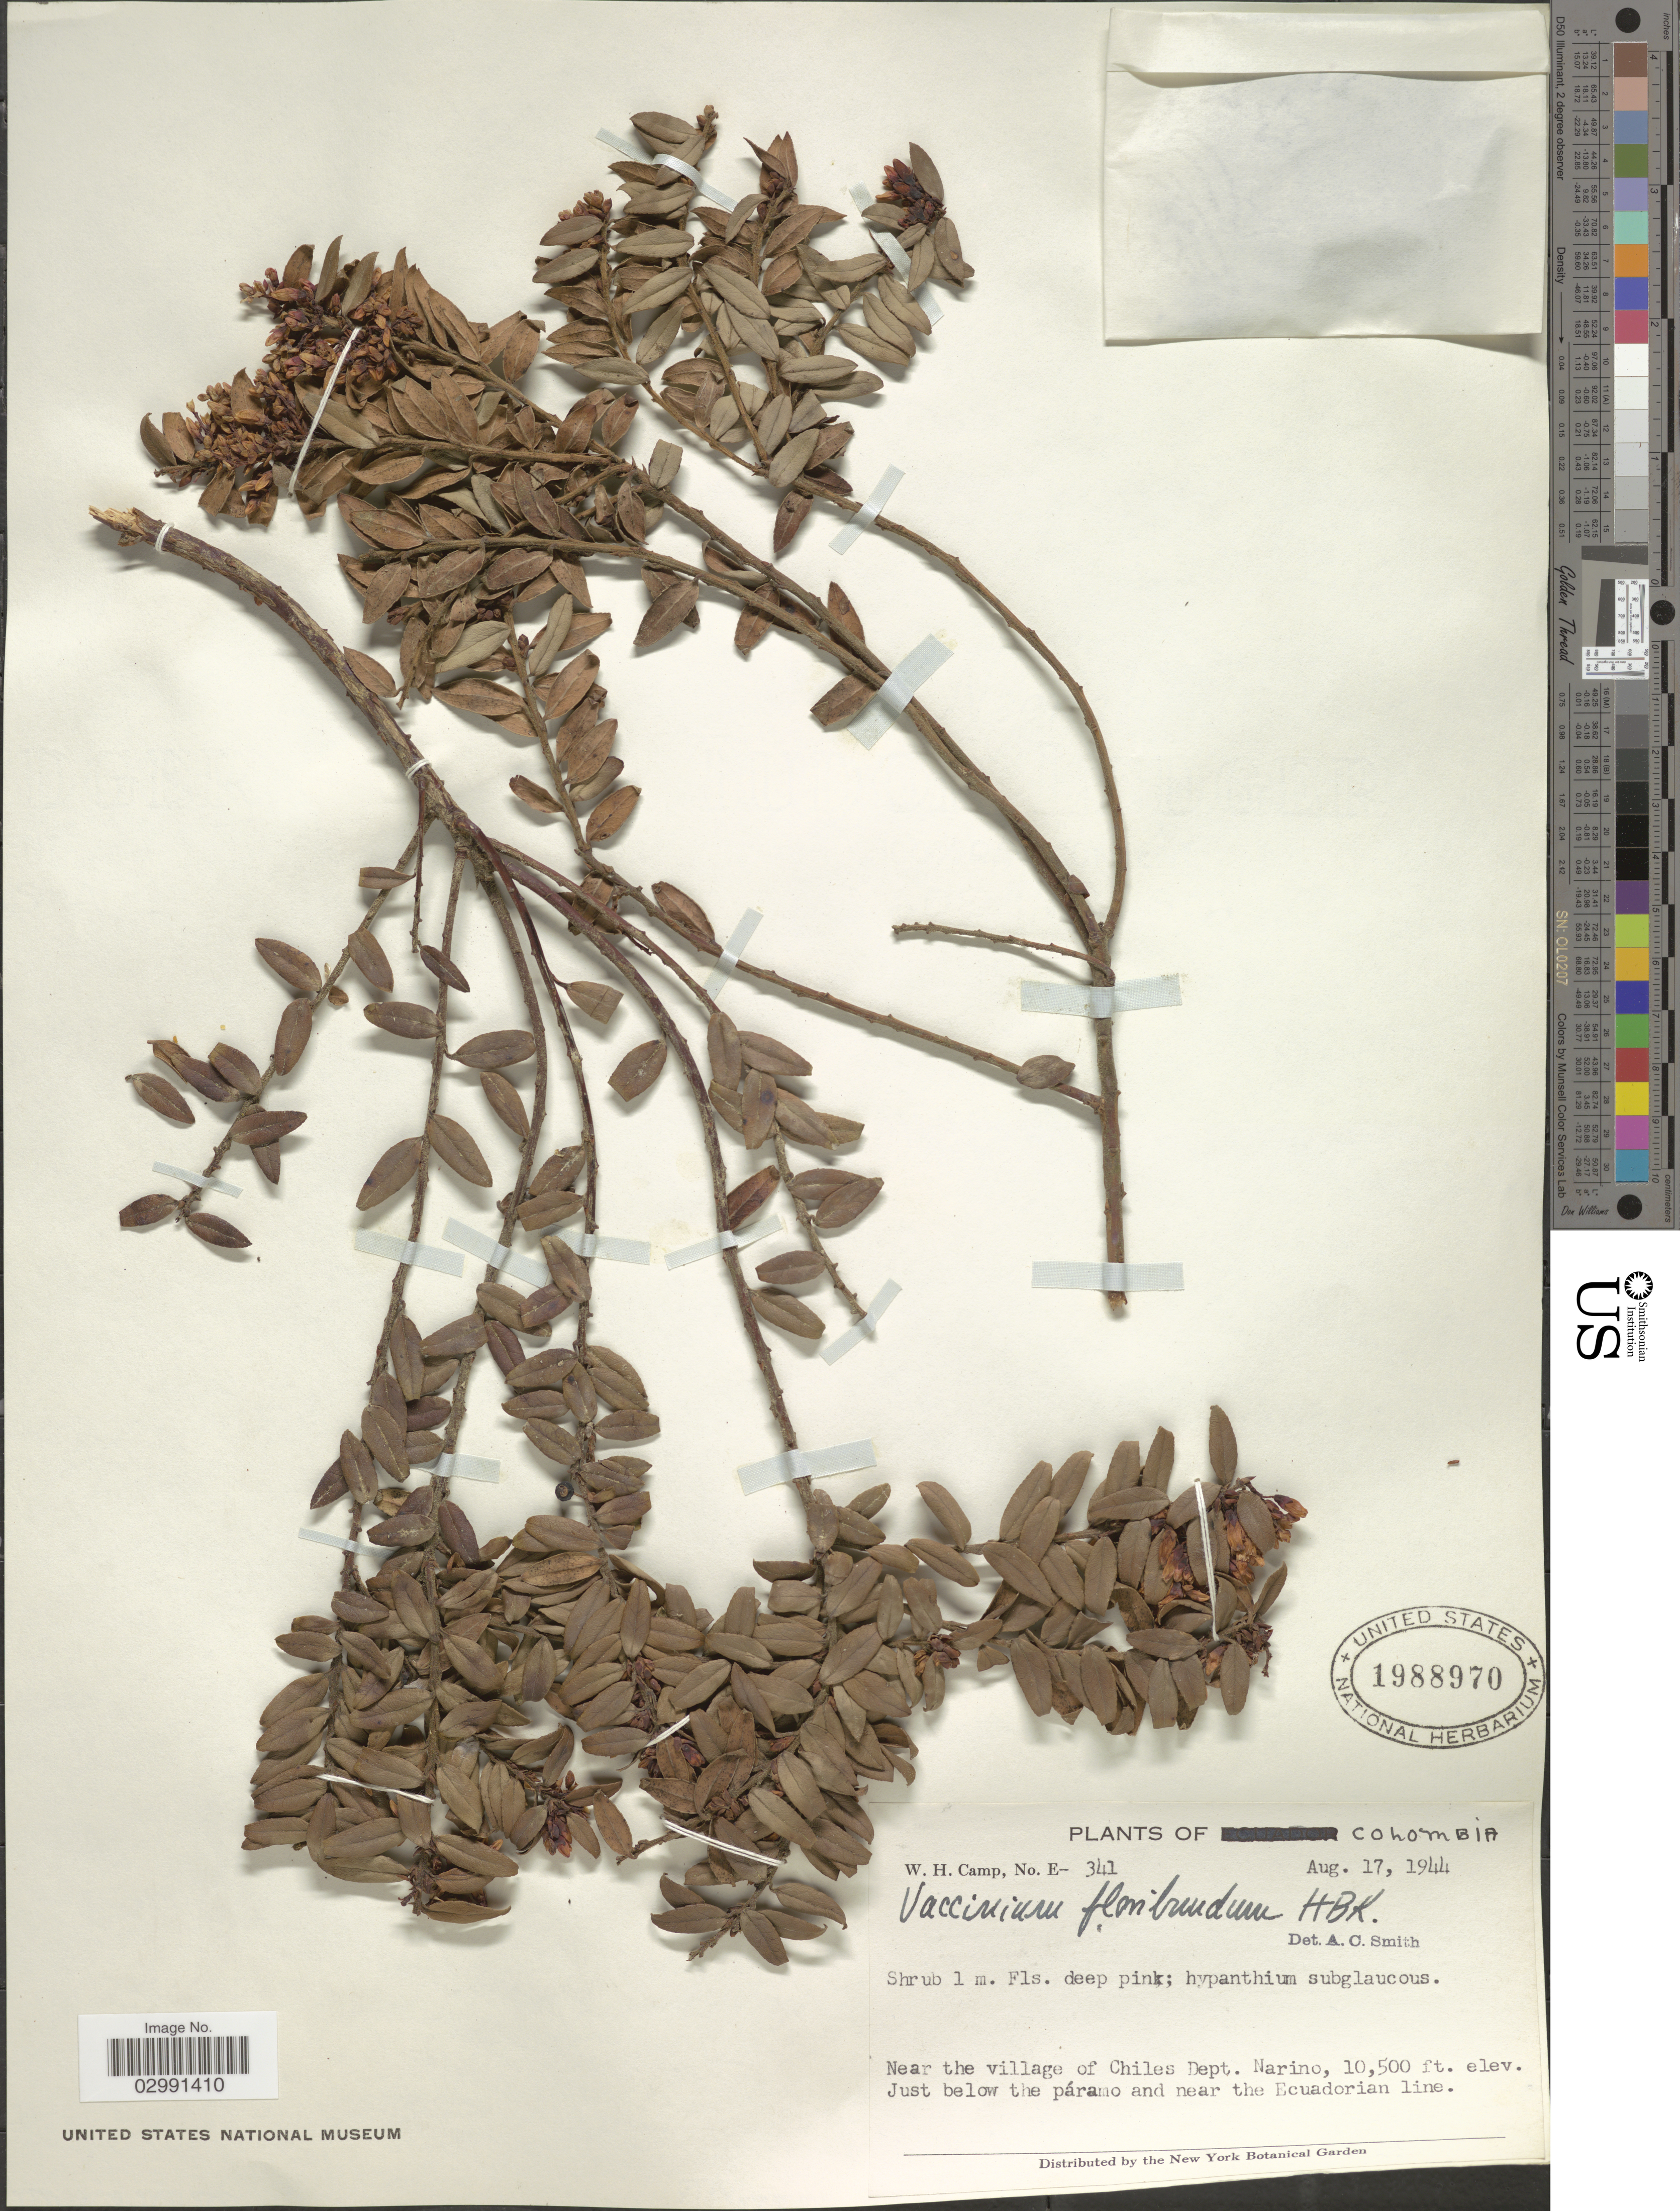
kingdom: Plantae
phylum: Tracheophyta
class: Magnoliopsida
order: Ericales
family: Ericaceae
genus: Vaccinium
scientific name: Vaccinium floribundum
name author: Kunth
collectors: W. H. Camp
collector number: E-341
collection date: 1944-08-17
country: Colombia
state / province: Nariño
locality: Near the village of Chiles Dept. Narino. Just below the páramo and near the Ecuadorian line.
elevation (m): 3200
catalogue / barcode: US 1988970